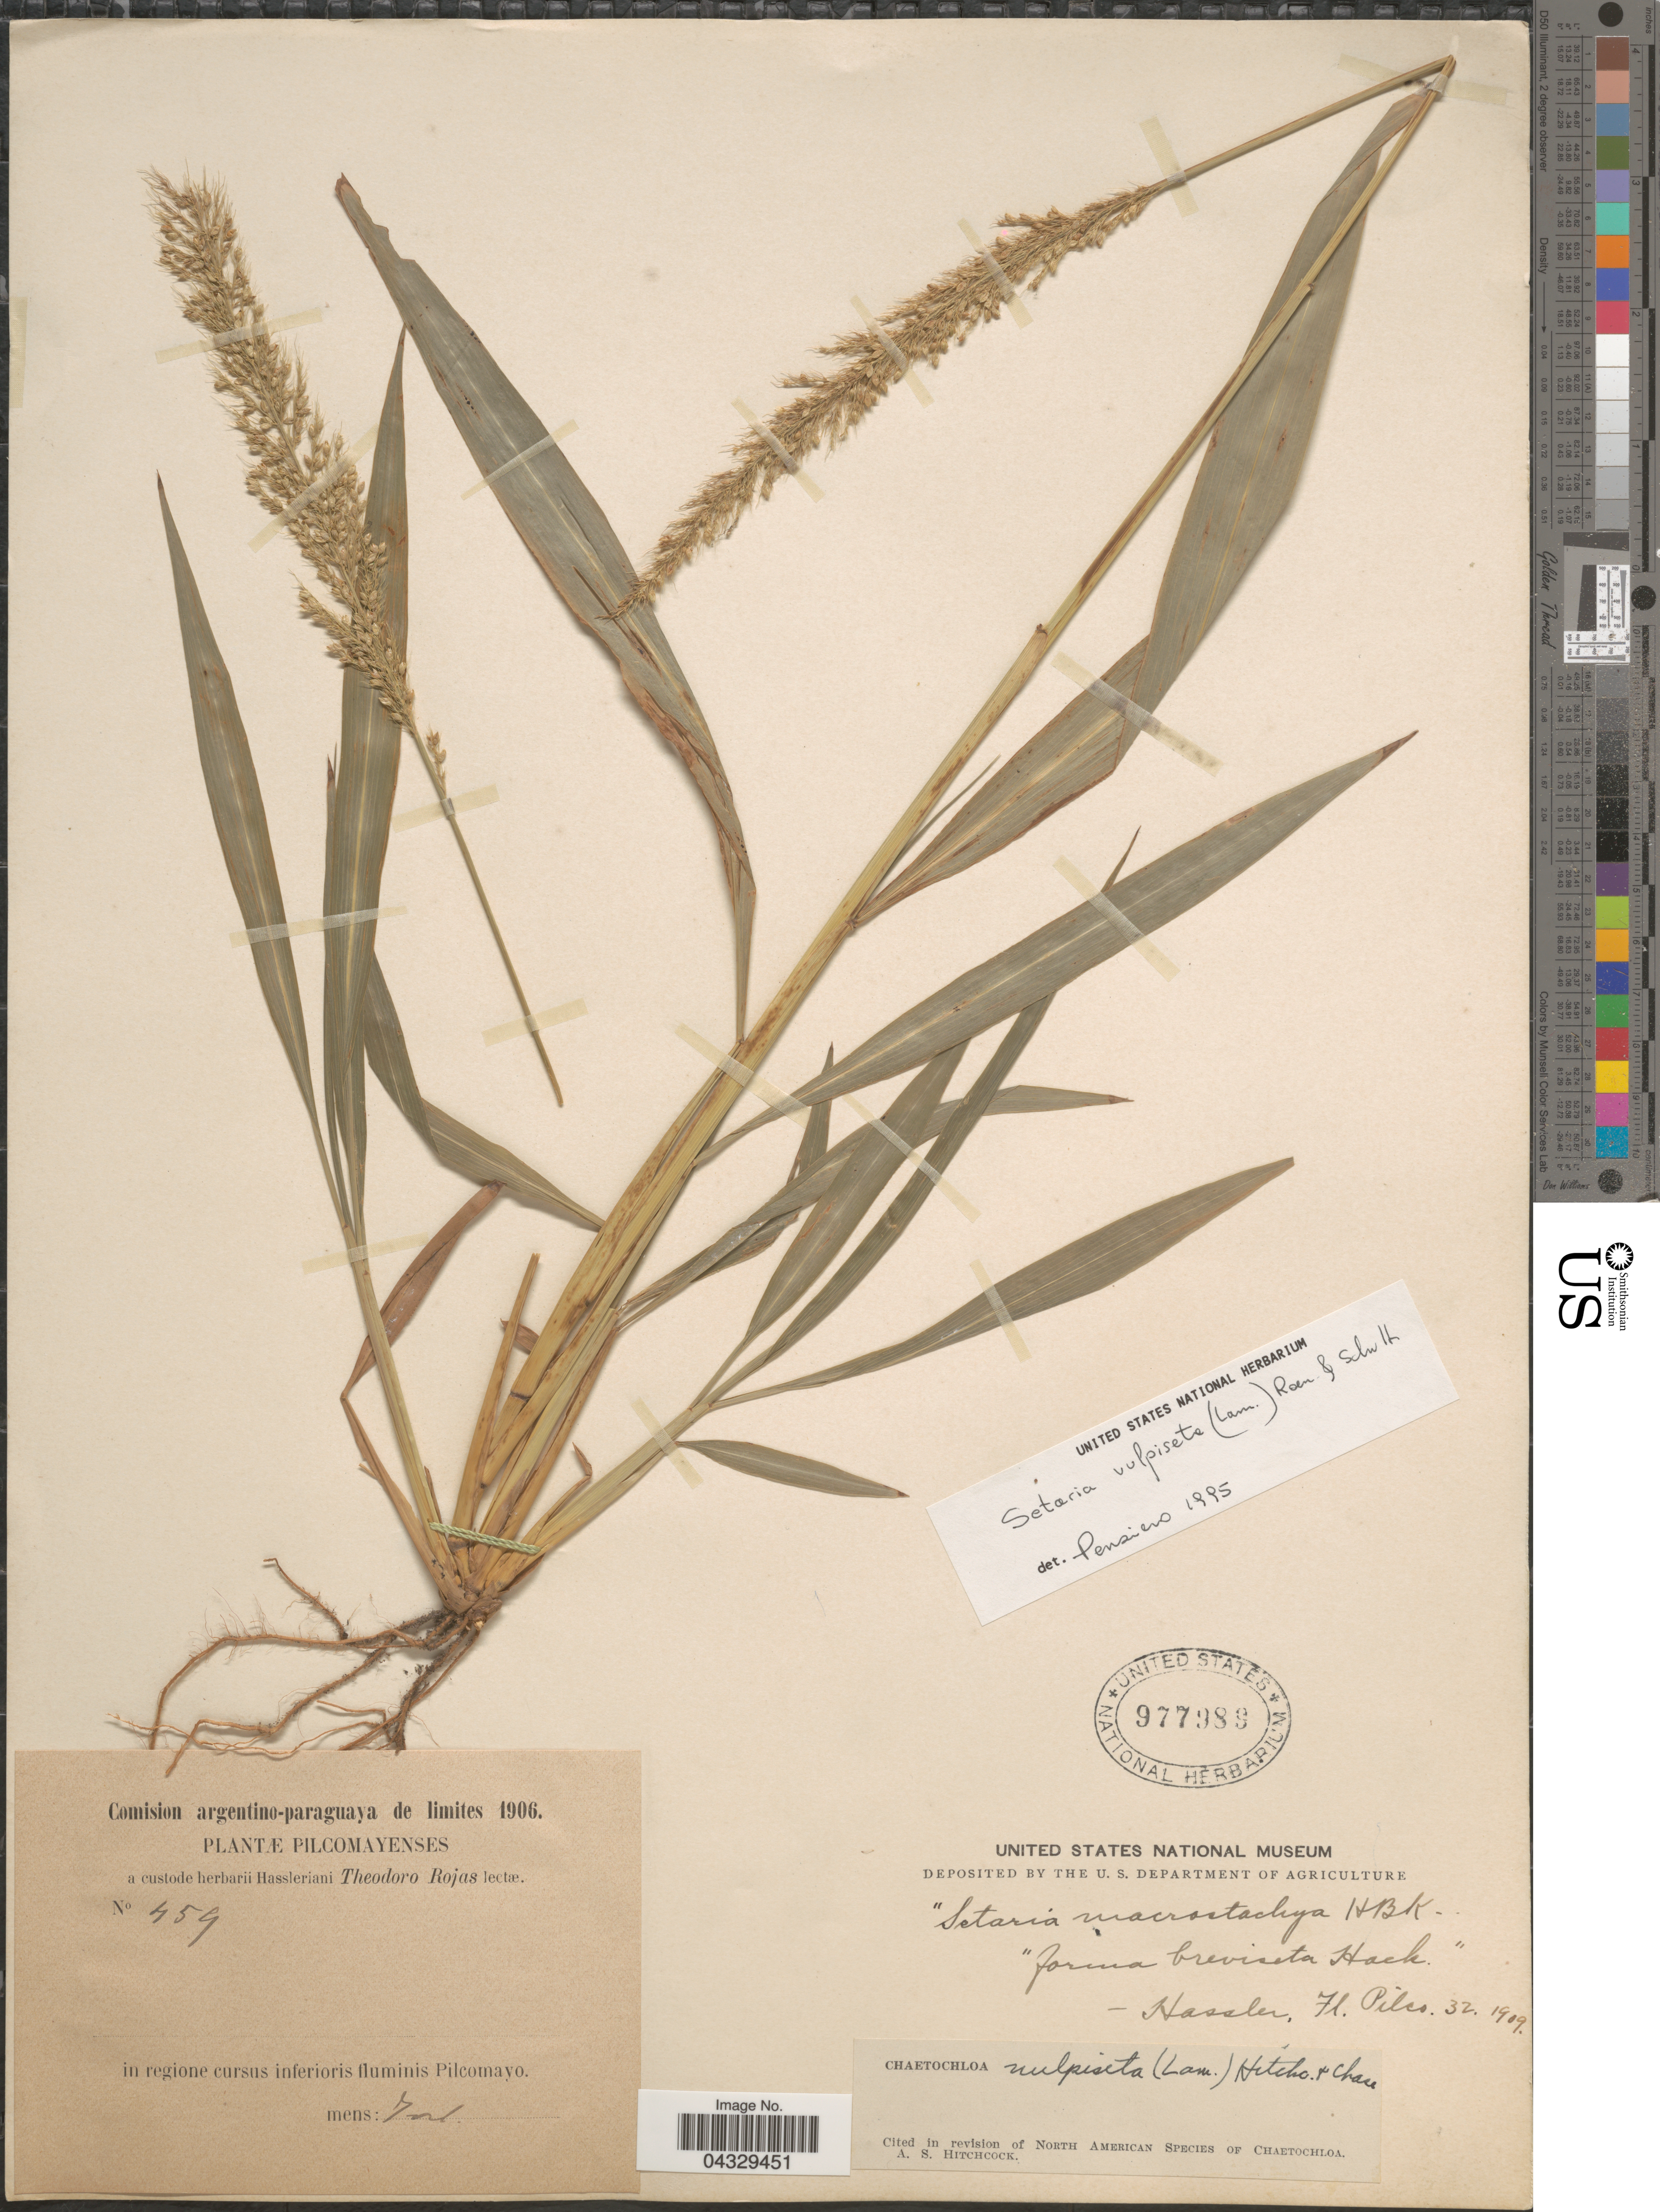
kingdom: Plantae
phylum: Tracheophyta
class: Liliopsida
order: Poales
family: Poaceae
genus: Setaria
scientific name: Setaria vulpiseta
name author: (Lam.) Roem. & Schult.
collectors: T. Rojas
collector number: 459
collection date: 1906-07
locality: Pilcomayenses. In regione cursus inferioris fluminis Pilcomayo.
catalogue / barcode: US 977989